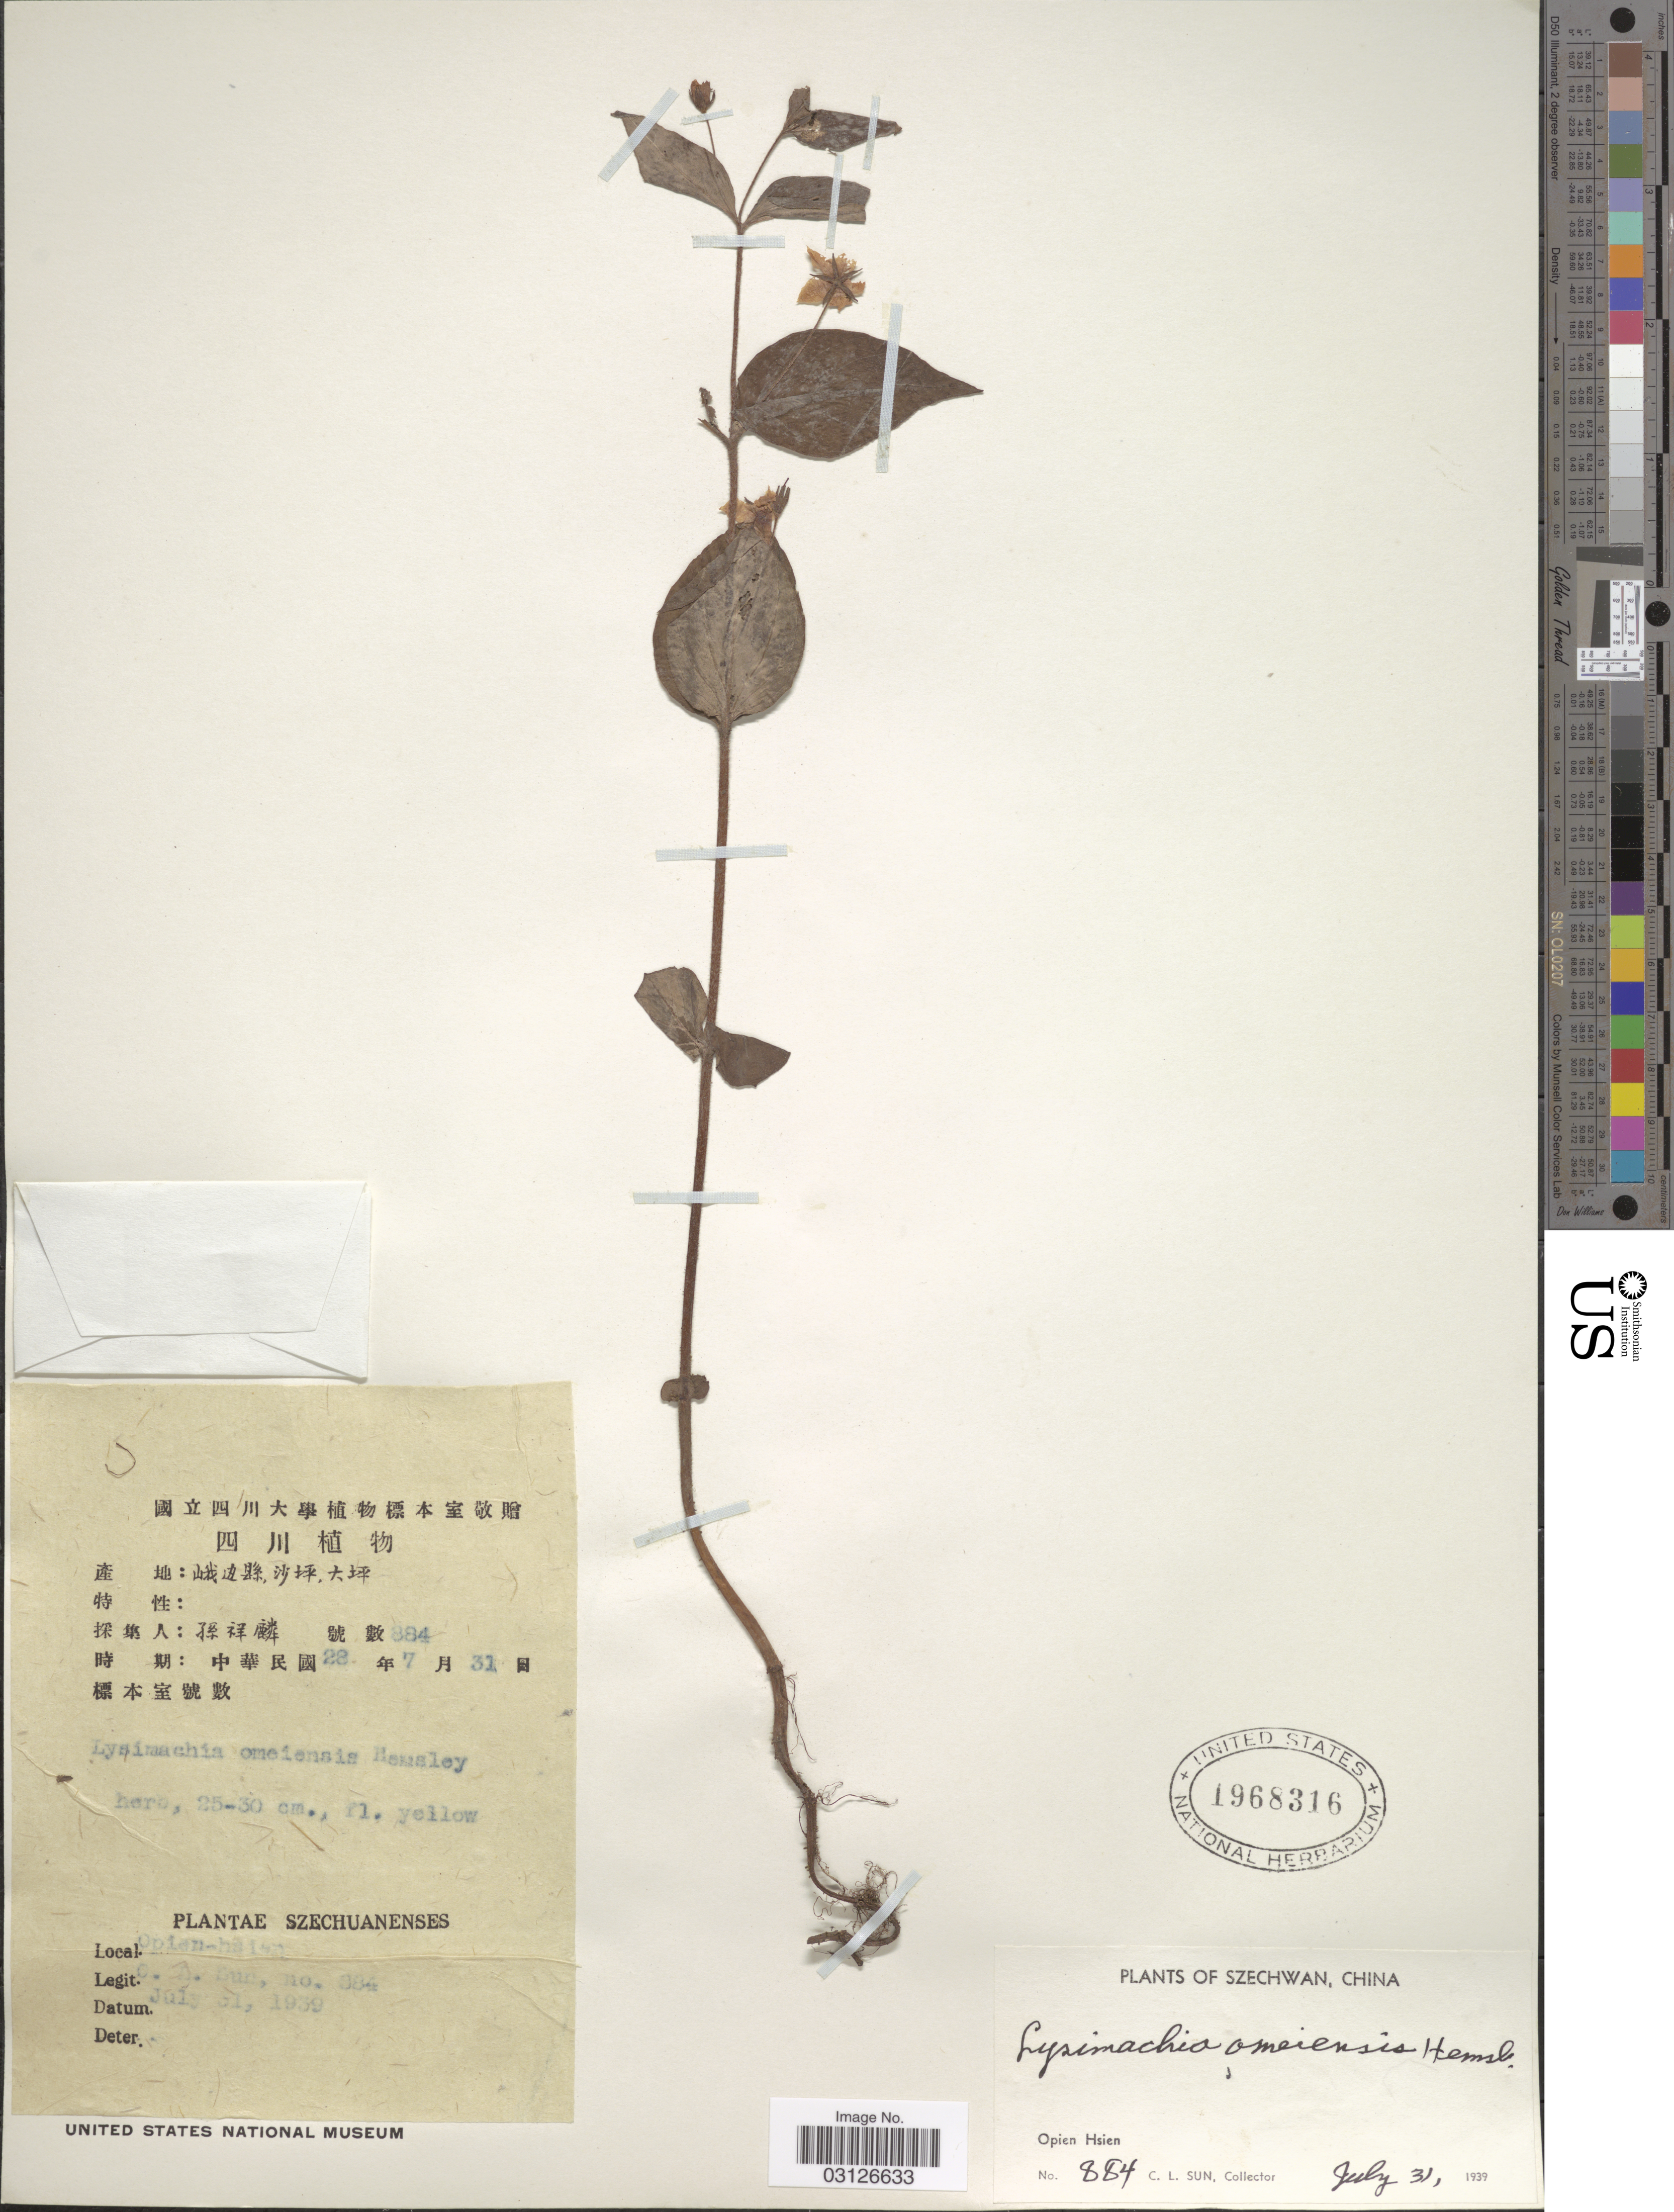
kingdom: Plantae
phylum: Tracheophyta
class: Magnoliopsida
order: Ericales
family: Primulaceae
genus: Lysimachia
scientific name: Lysimachia omeiensis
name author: Hemsl.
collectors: C. Sun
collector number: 884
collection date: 1939-07-31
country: China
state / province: Sichuan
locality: Szechwan. Opien Hsien.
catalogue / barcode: US 1968316